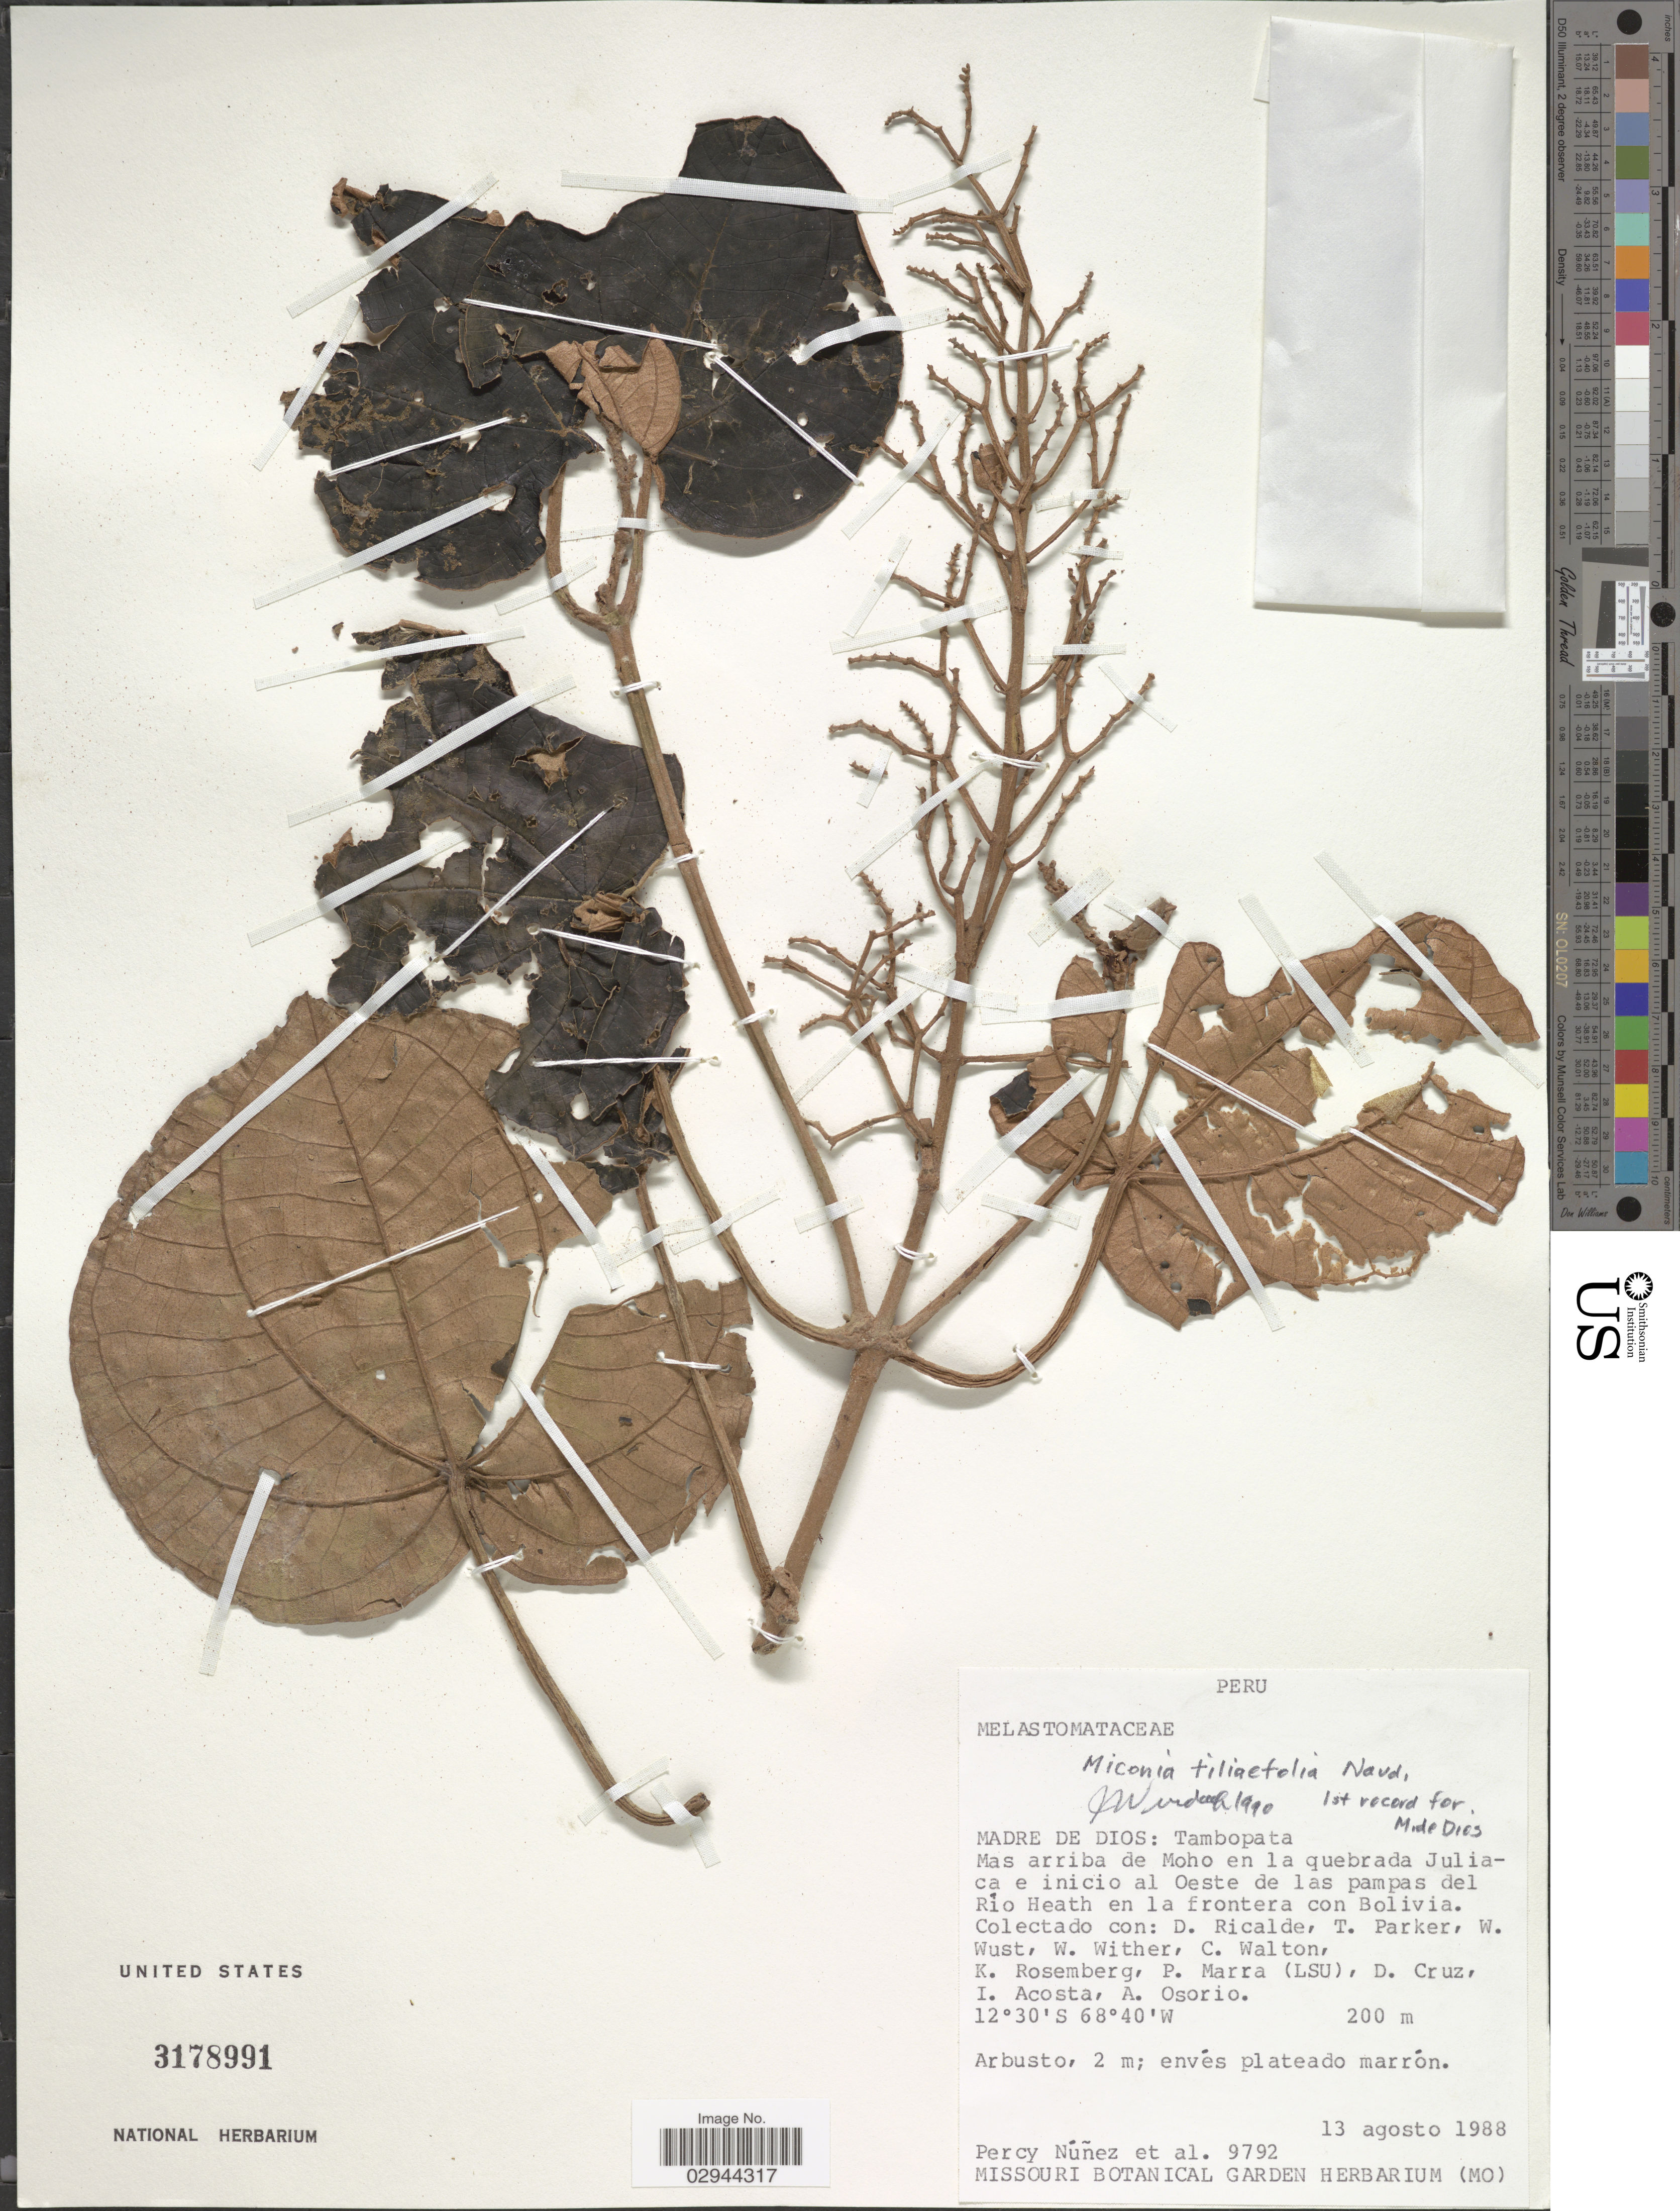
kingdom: Plantae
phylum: Tracheophyta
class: Magnoliopsida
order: Myrtales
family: Melastomataceae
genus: Miconia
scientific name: Miconia tiliifolia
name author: Naudin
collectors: P. Nuñez V., D. Ricalde, T. Parker, W. Wust & et al.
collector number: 9792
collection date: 1988-08-13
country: Peru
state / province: Madre de Dios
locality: Tambopata. Mas arriba de Mho en la quebrada Juliaca e inicio al Oeste de las pampas del Río Heath en la frontera con Bolivia.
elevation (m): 200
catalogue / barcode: US 3178991